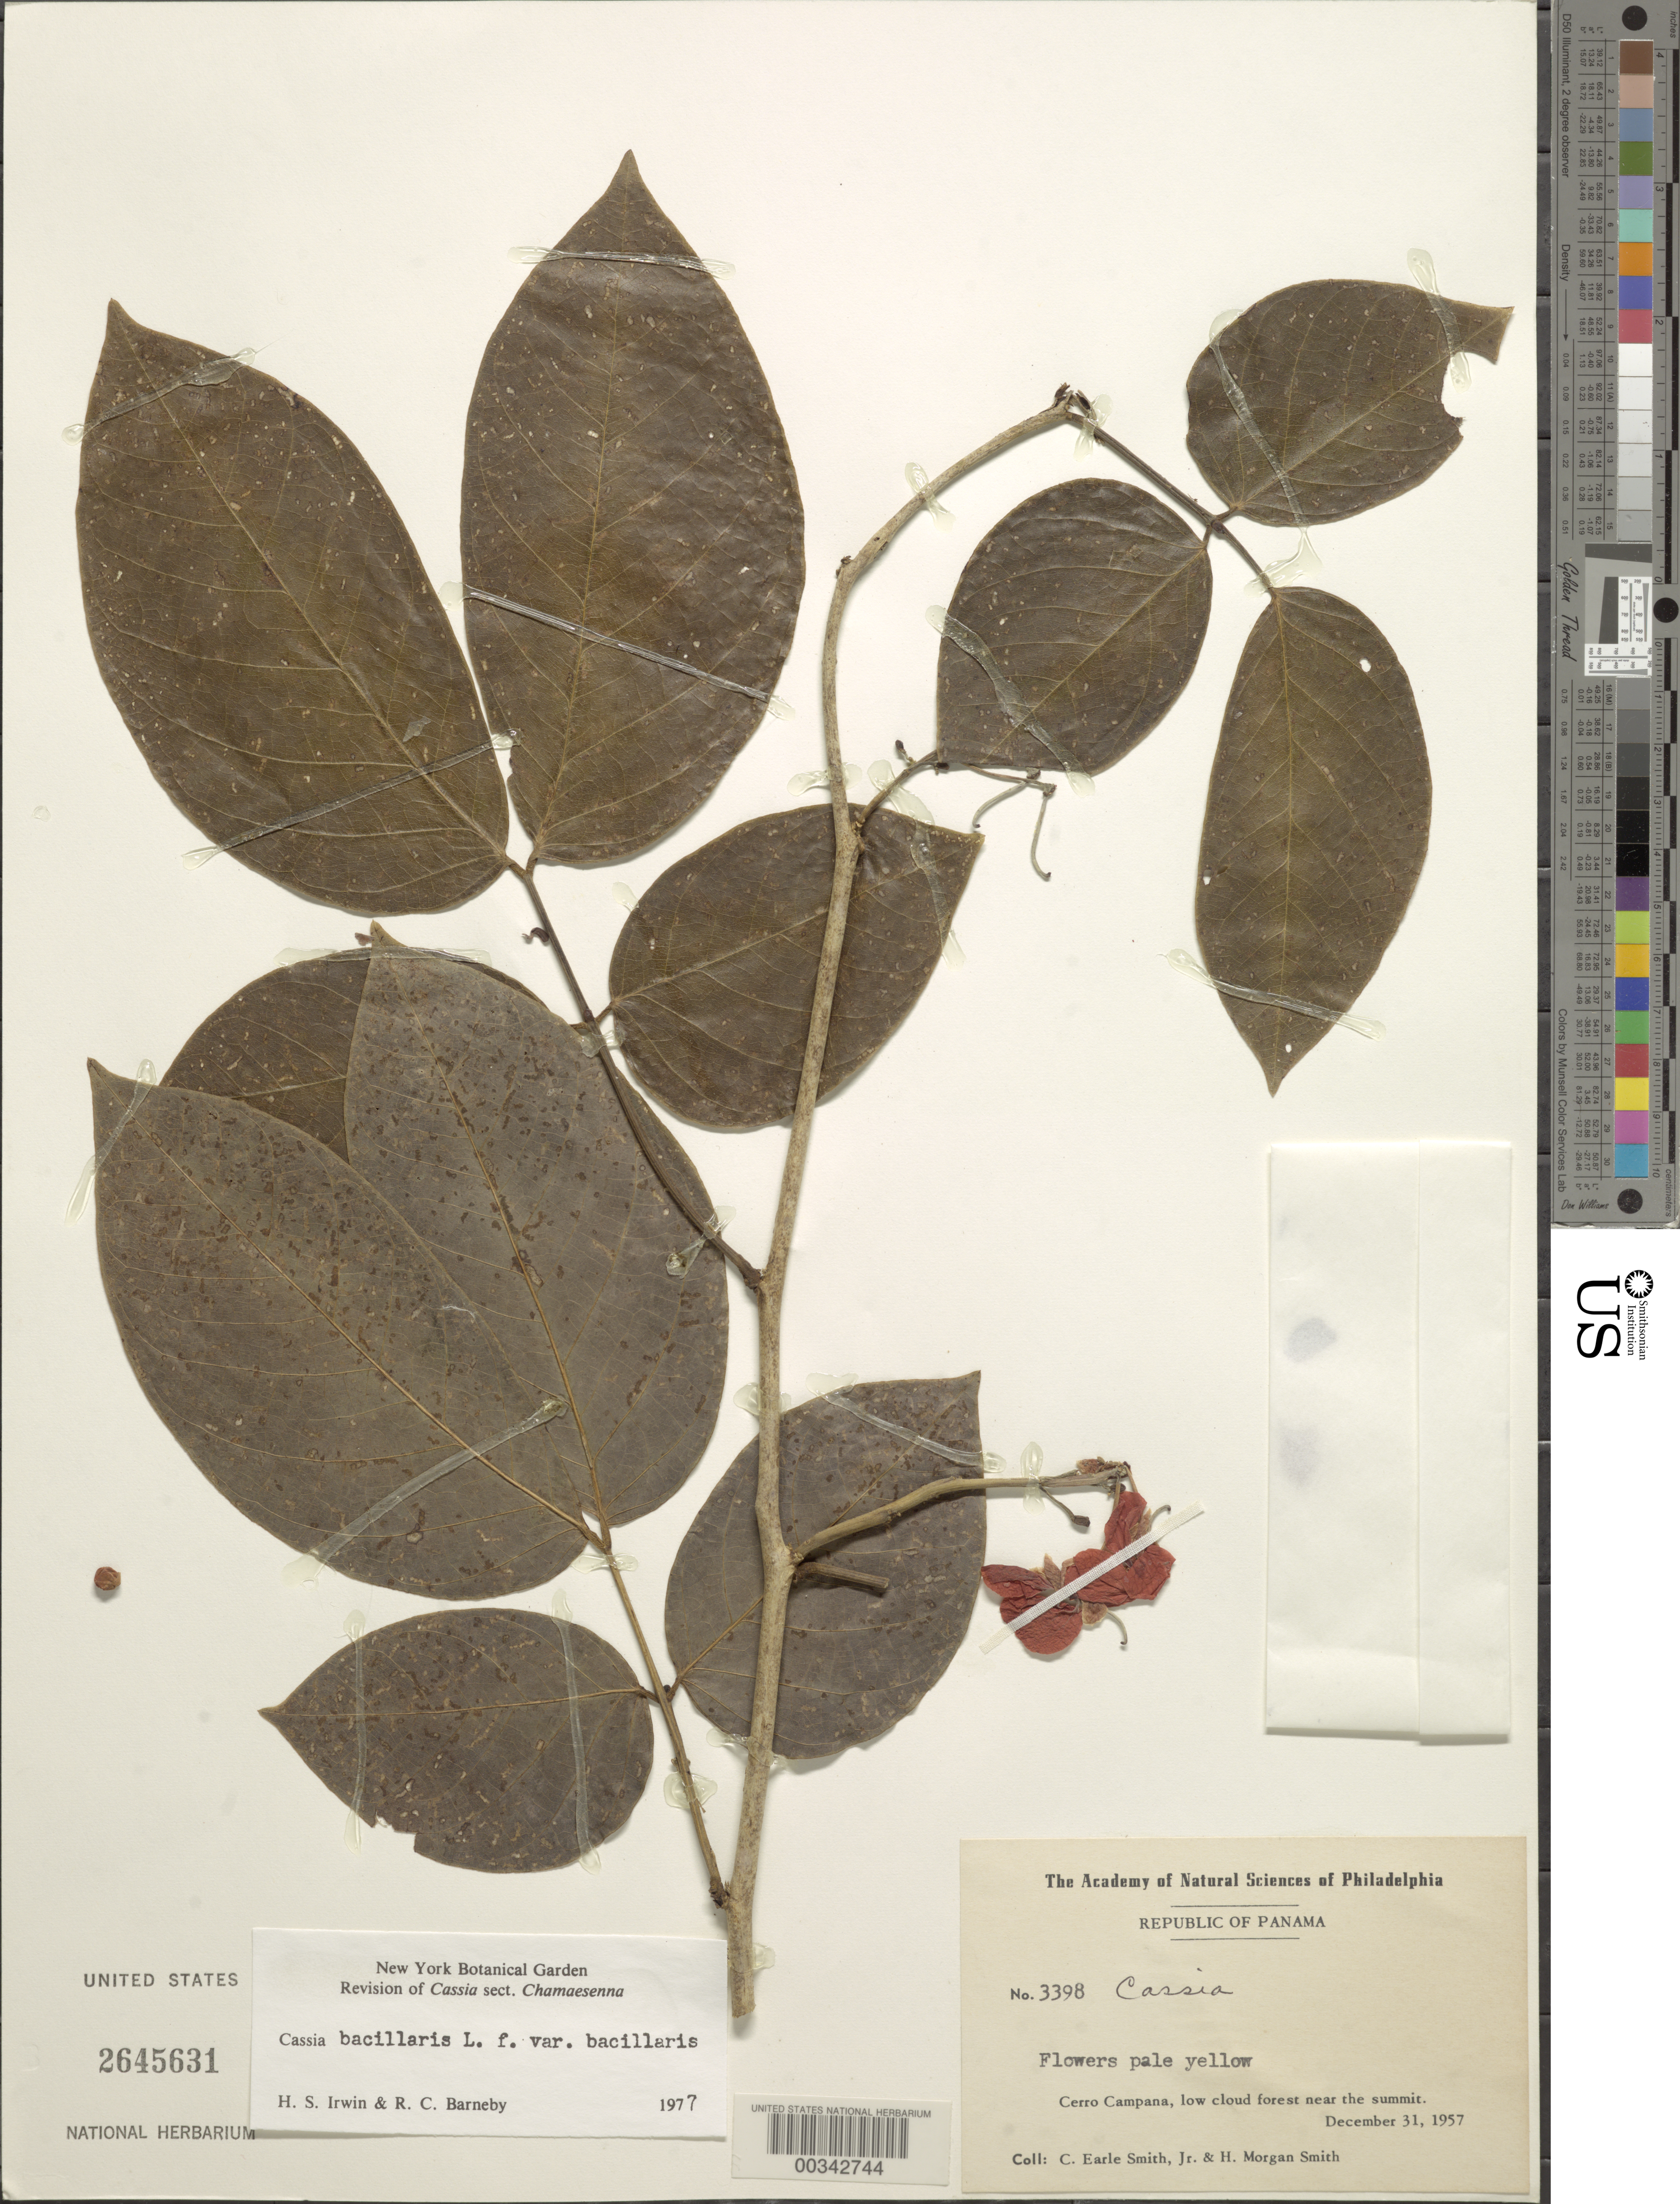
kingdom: Plantae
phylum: Tracheophyta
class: Magnoliopsida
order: Fabales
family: Fabaceae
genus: Senna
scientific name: Senna bacillaris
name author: (L. f.) H.S. Irwin & Barneby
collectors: C. E. Smith Jr. & H. M. Smith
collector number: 3398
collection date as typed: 31 Dec 1957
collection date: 1957-12-31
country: Panama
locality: Cerro Campana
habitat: Low cloud forest near the summit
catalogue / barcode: US 2645631